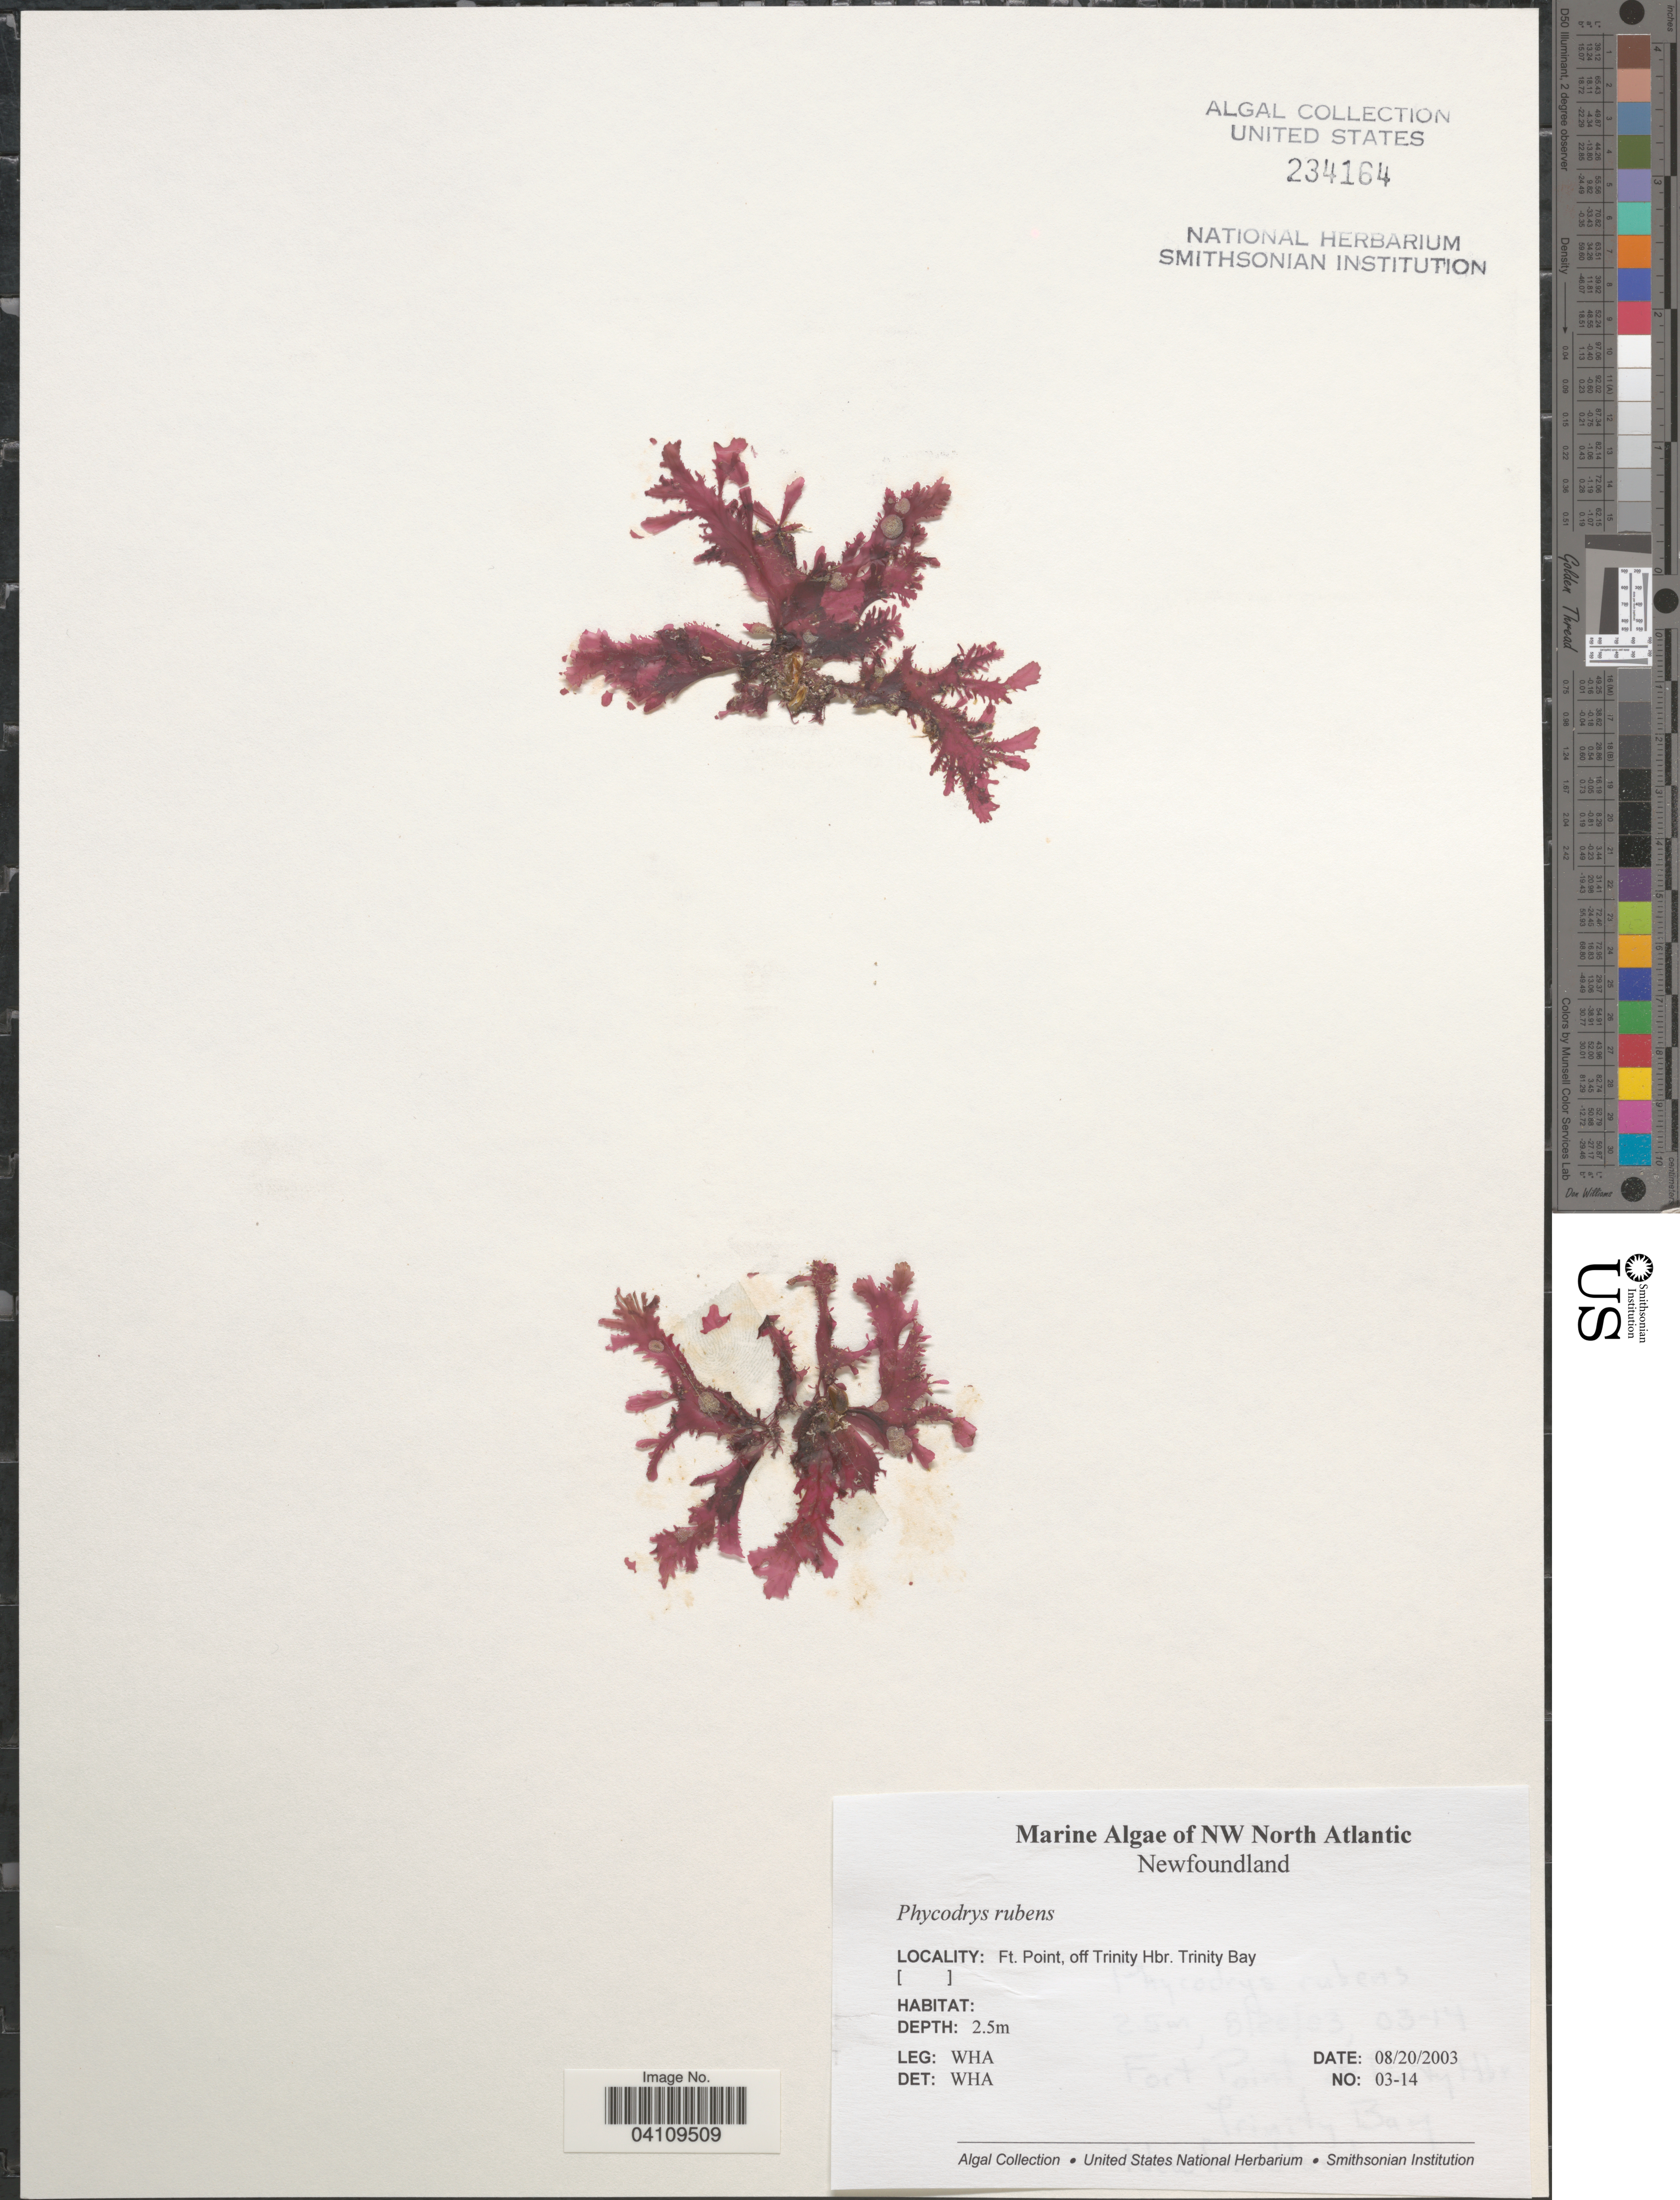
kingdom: Plantae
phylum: Rhodophyta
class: Florideophyceae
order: Ceramiales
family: Delesseriaceae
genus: Phycodrys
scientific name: Phycodrys rubens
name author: (L.) Batters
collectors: W. H. Adey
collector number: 03-14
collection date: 2003-08-20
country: Canada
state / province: Newfoundland and Labrador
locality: NW North Atlantic. Ft. Point, off Trinity Hbr. Trinity Bay.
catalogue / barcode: US 234164